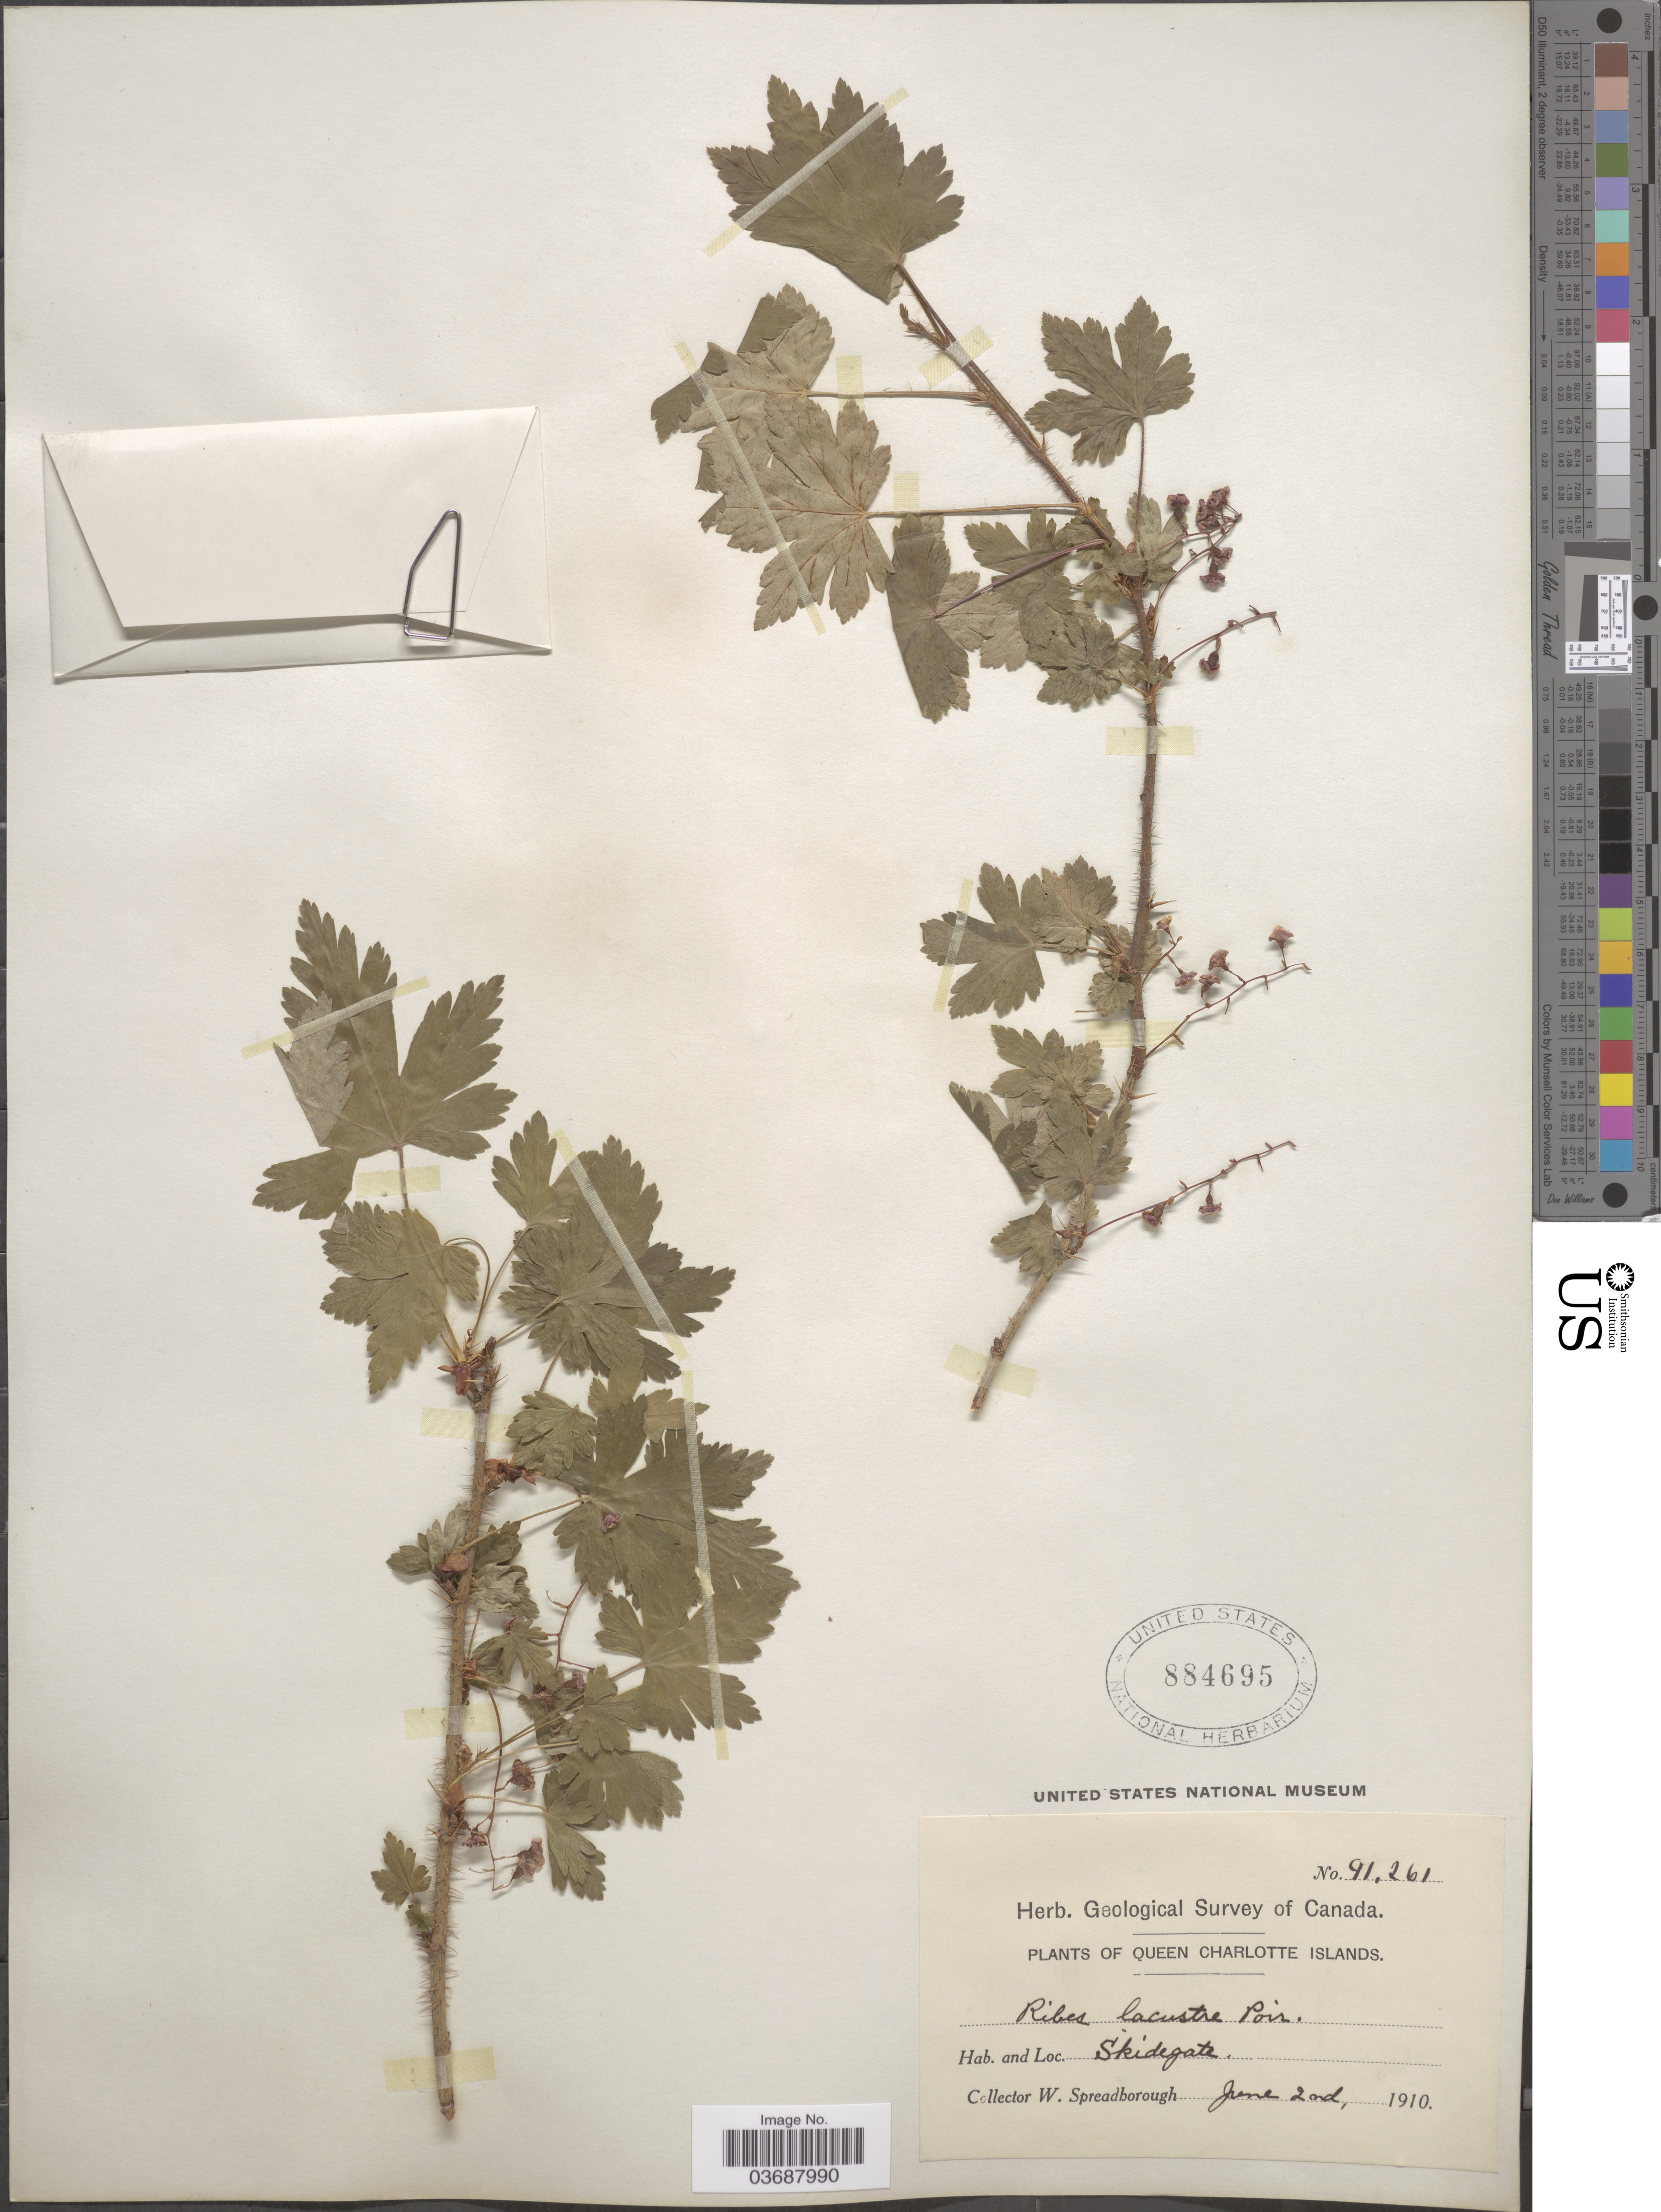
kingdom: Plantae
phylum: Tracheophyta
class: Magnoliopsida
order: Saxifragales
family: Grossulariaceae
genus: Ribes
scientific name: Ribes lacustre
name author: (Pers.) Poir.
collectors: W. Spreadborough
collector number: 91261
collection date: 1910-06-02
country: Canada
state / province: British Columbia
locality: Queen Charlotte Islands. Skidegate.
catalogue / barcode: US 884695